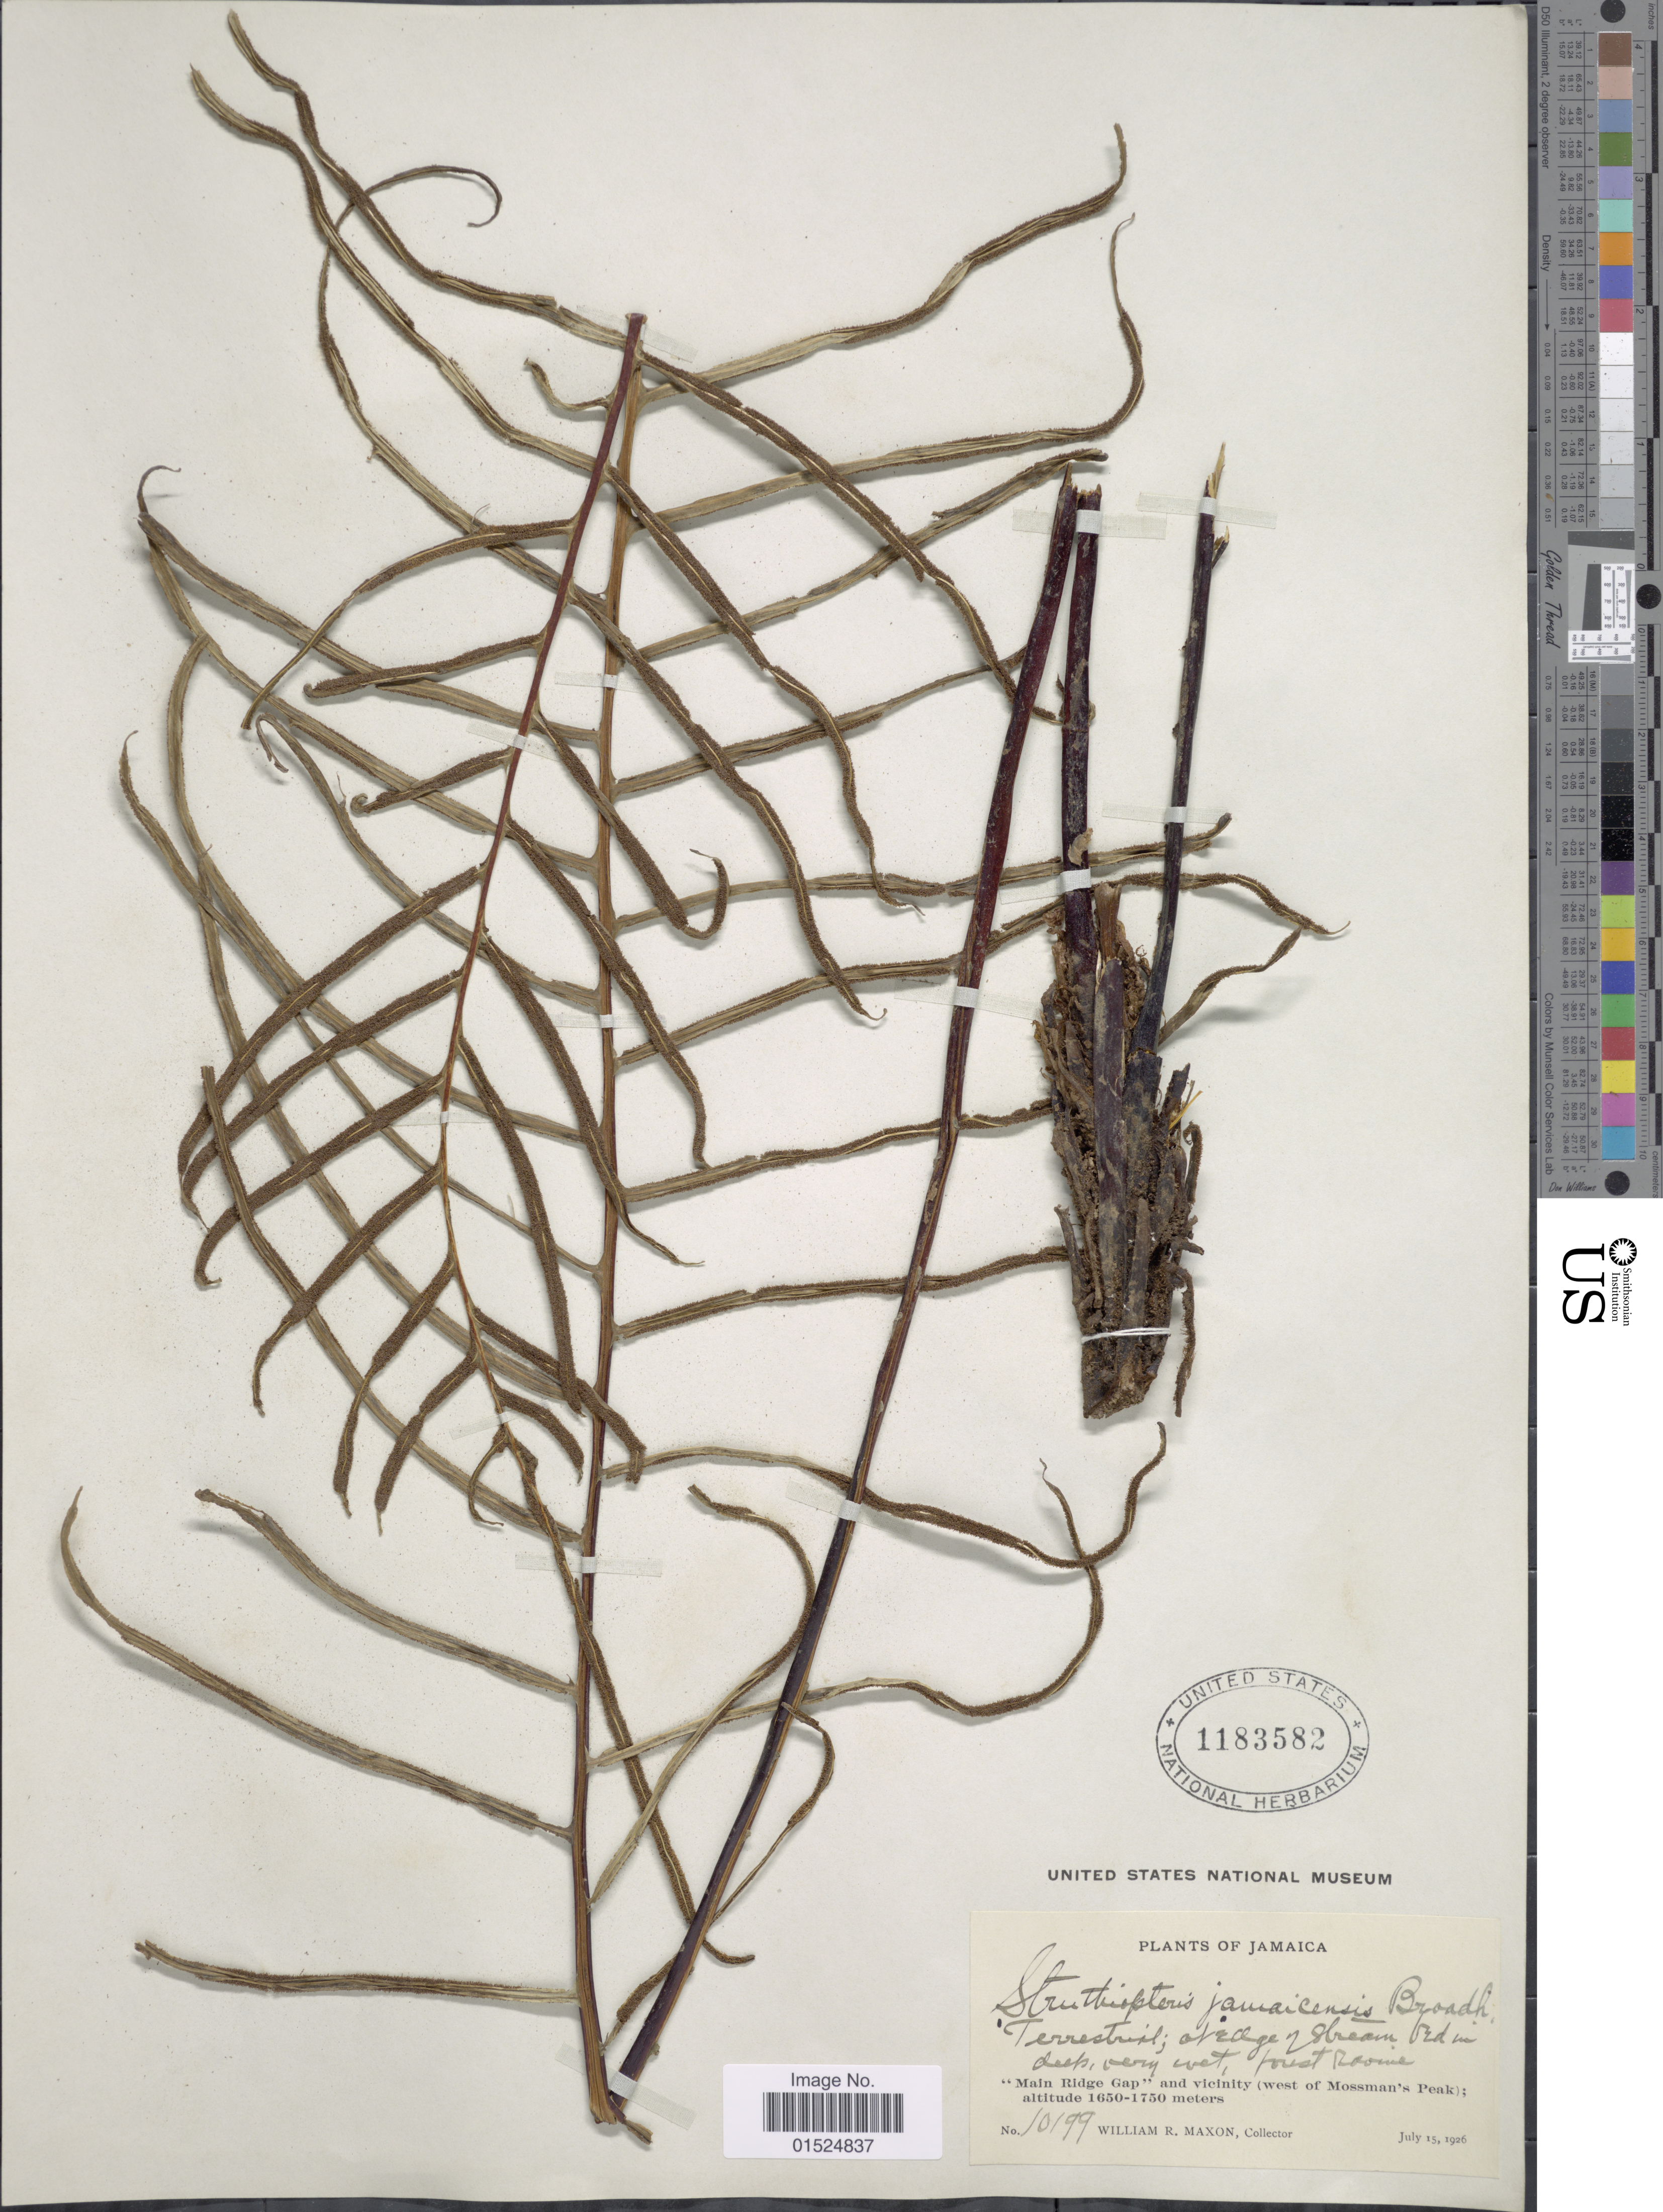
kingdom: Plantae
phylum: Tracheophyta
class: Polypodiopsida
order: Polypodiales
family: Blechnaceae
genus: Blechnum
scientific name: Blechnum jamaicense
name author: (Broadh.) C. Chr.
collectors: W. R. Maxon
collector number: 10199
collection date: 1926-07-15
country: Jamaica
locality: Main Ridge Gap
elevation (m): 1650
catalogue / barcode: US 1183582